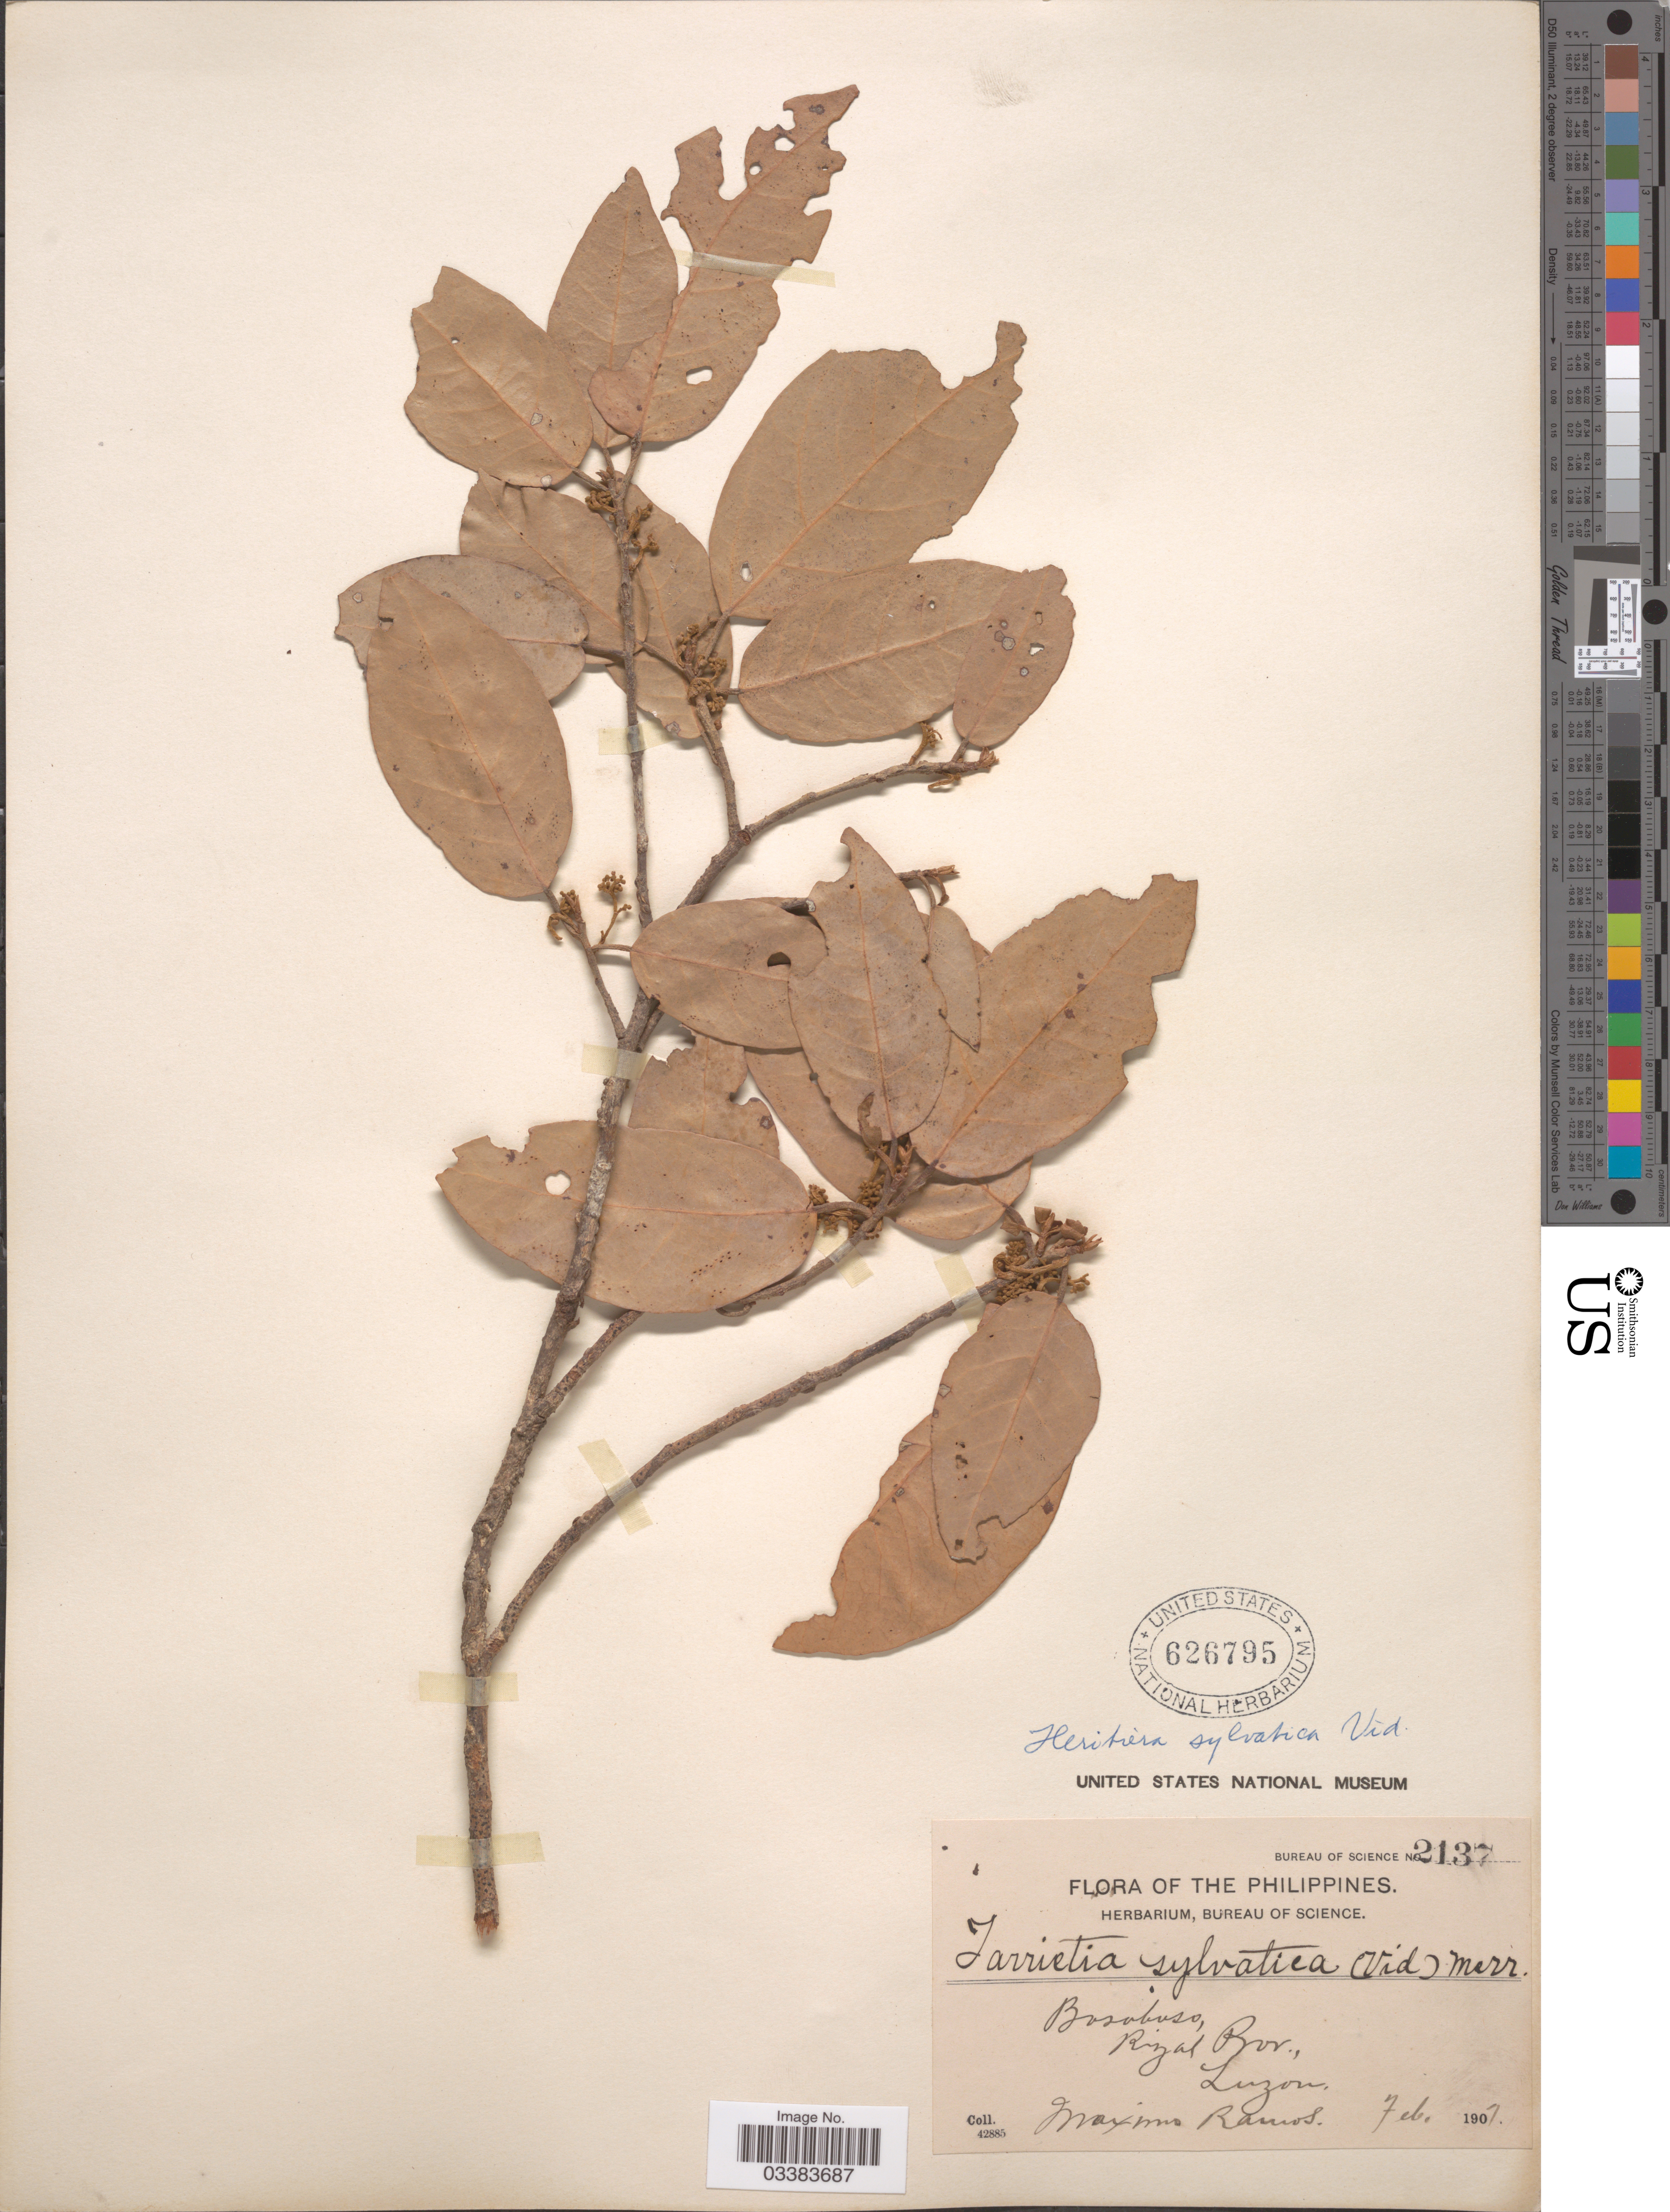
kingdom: Plantae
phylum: Tracheophyta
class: Magnoliopsida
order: Malvales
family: Malvaceae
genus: Heritiera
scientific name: Heritiera sylvatica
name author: S. Vidal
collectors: M. Ramos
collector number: Bureau of Science 2137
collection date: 1907-02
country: Philippines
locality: Bosoboso, Rizal Prov., Luzon.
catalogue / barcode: US 626795